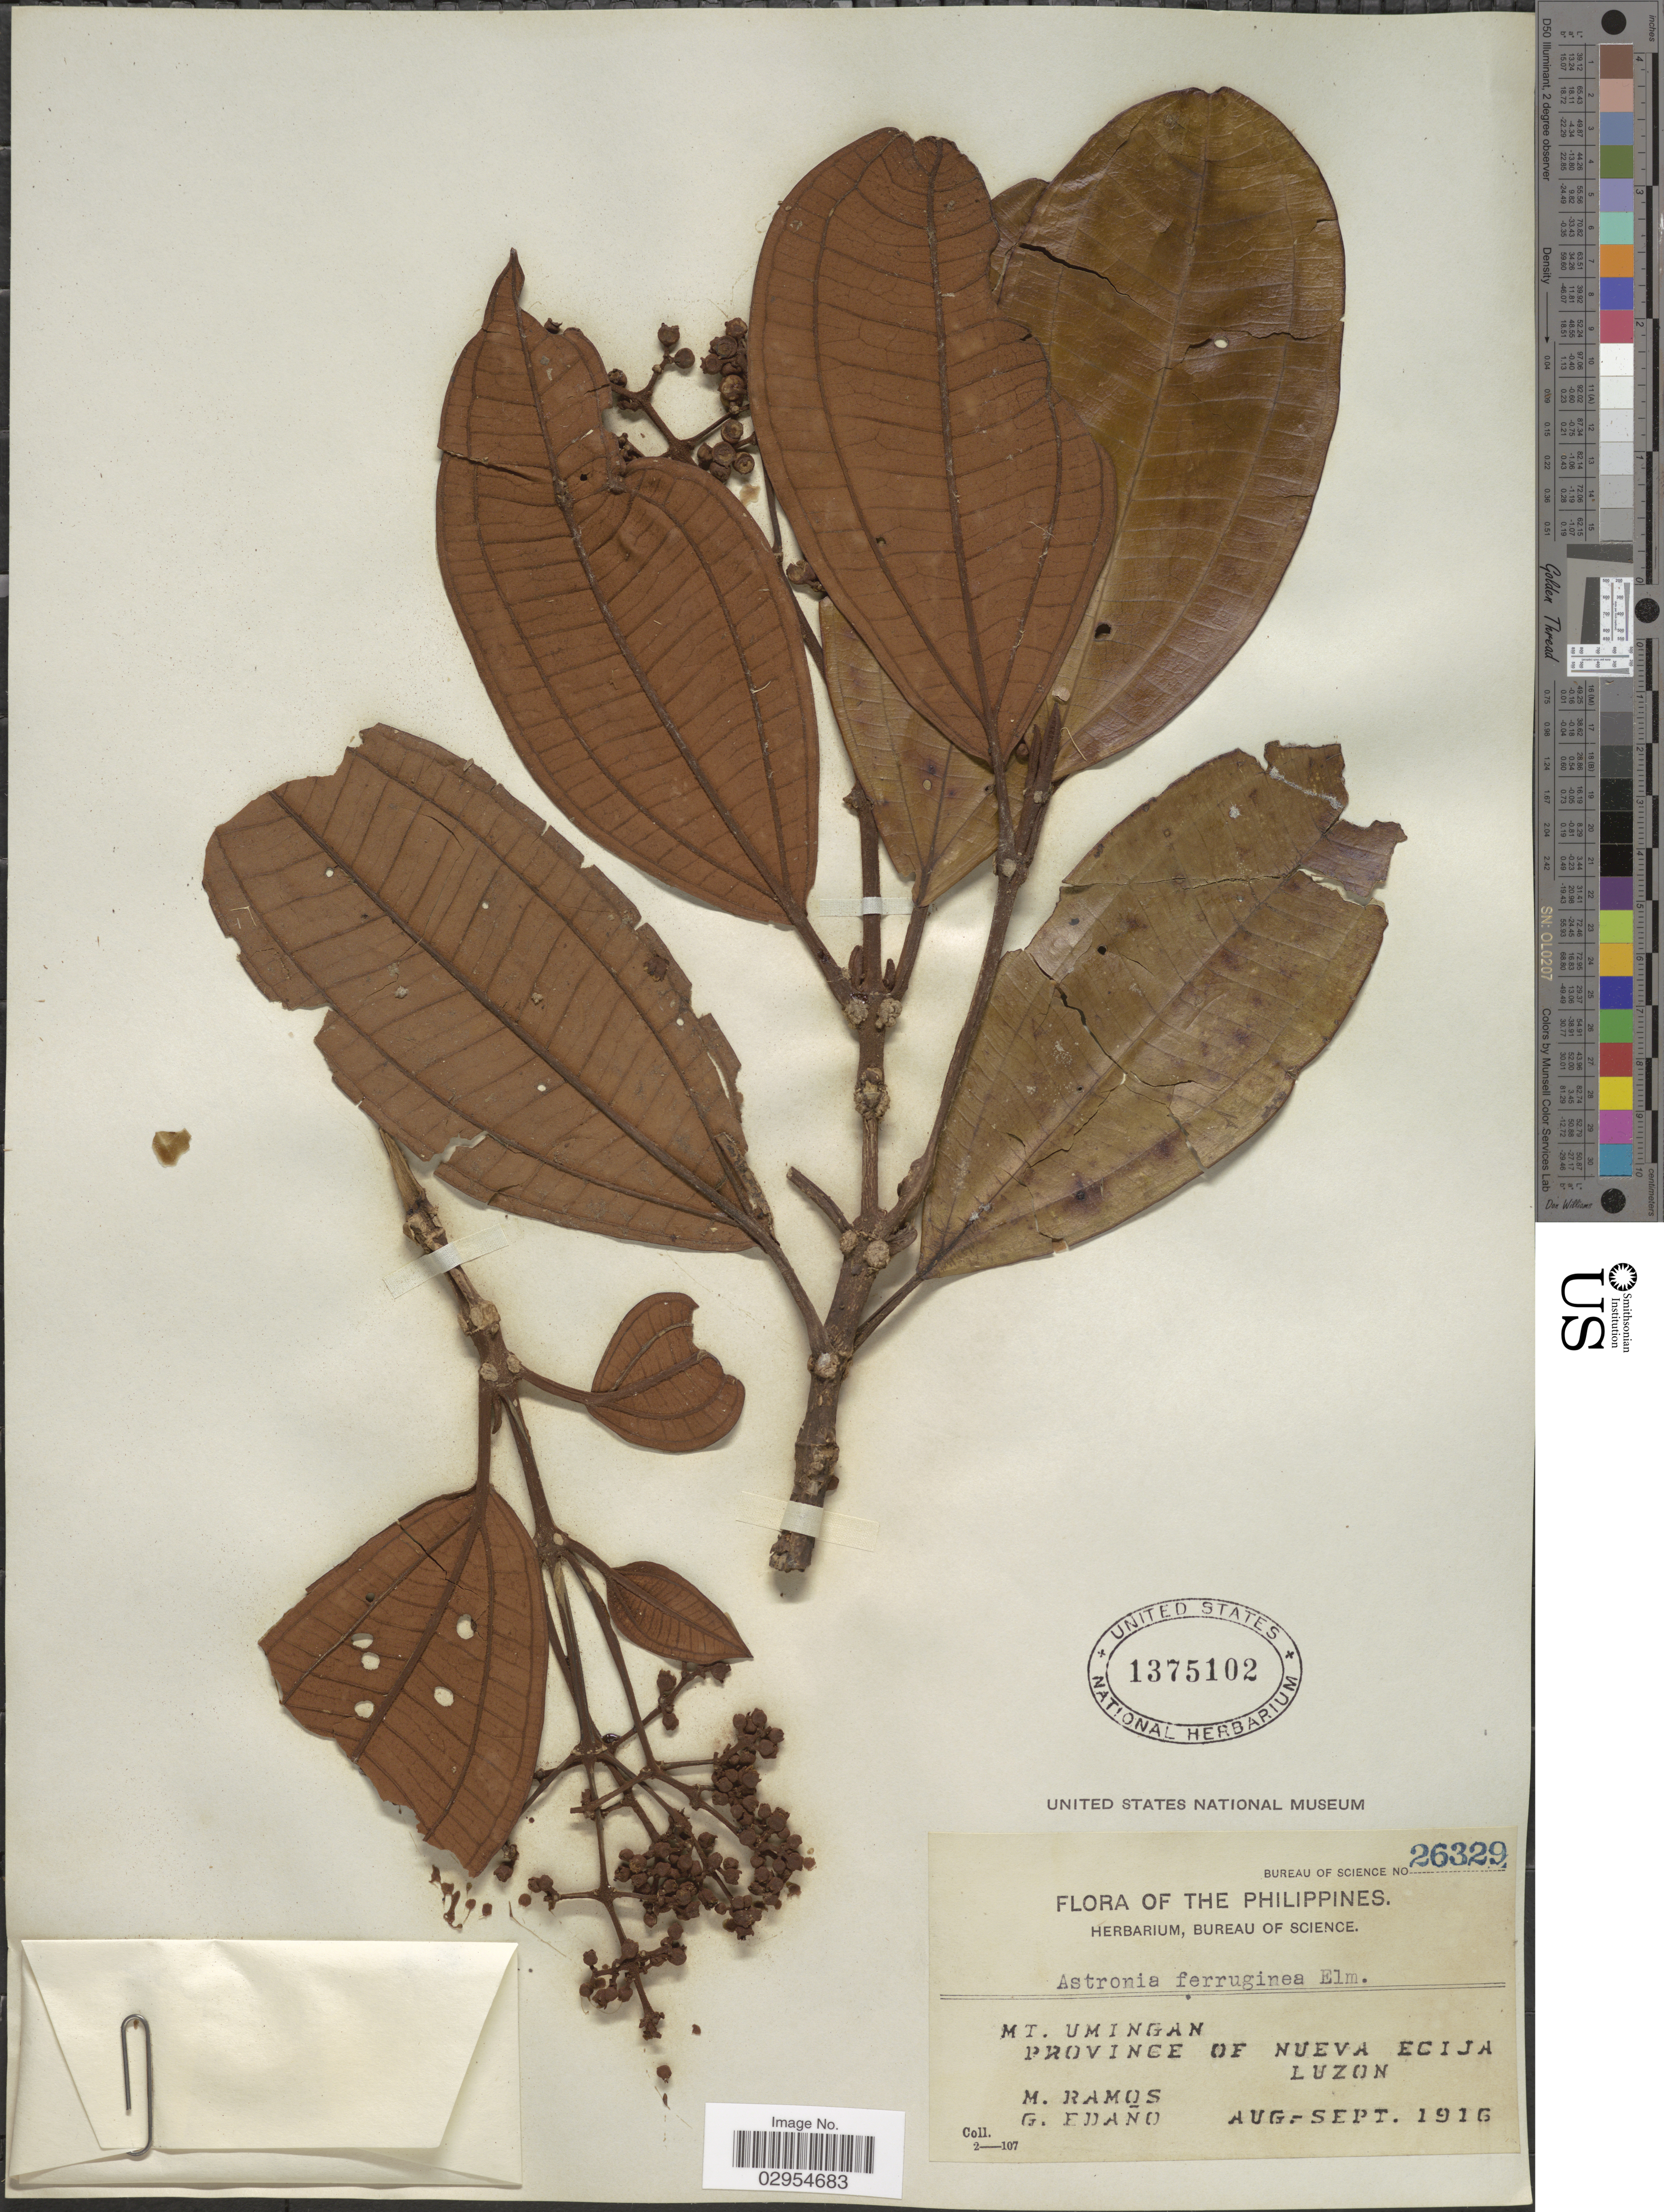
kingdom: Plantae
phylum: Tracheophyta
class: Magnoliopsida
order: Myrtales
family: Melastomataceae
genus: Astronia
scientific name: Astronia ferruginea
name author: Elmer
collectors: M. Ramos & G. Edaño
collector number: Bureau of Science 26329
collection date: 1916-08/1916-09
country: Philippines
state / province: Central Luzon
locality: Mt. Umingan, Province of Nueva Ecija, Luzon.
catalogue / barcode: US 1375102